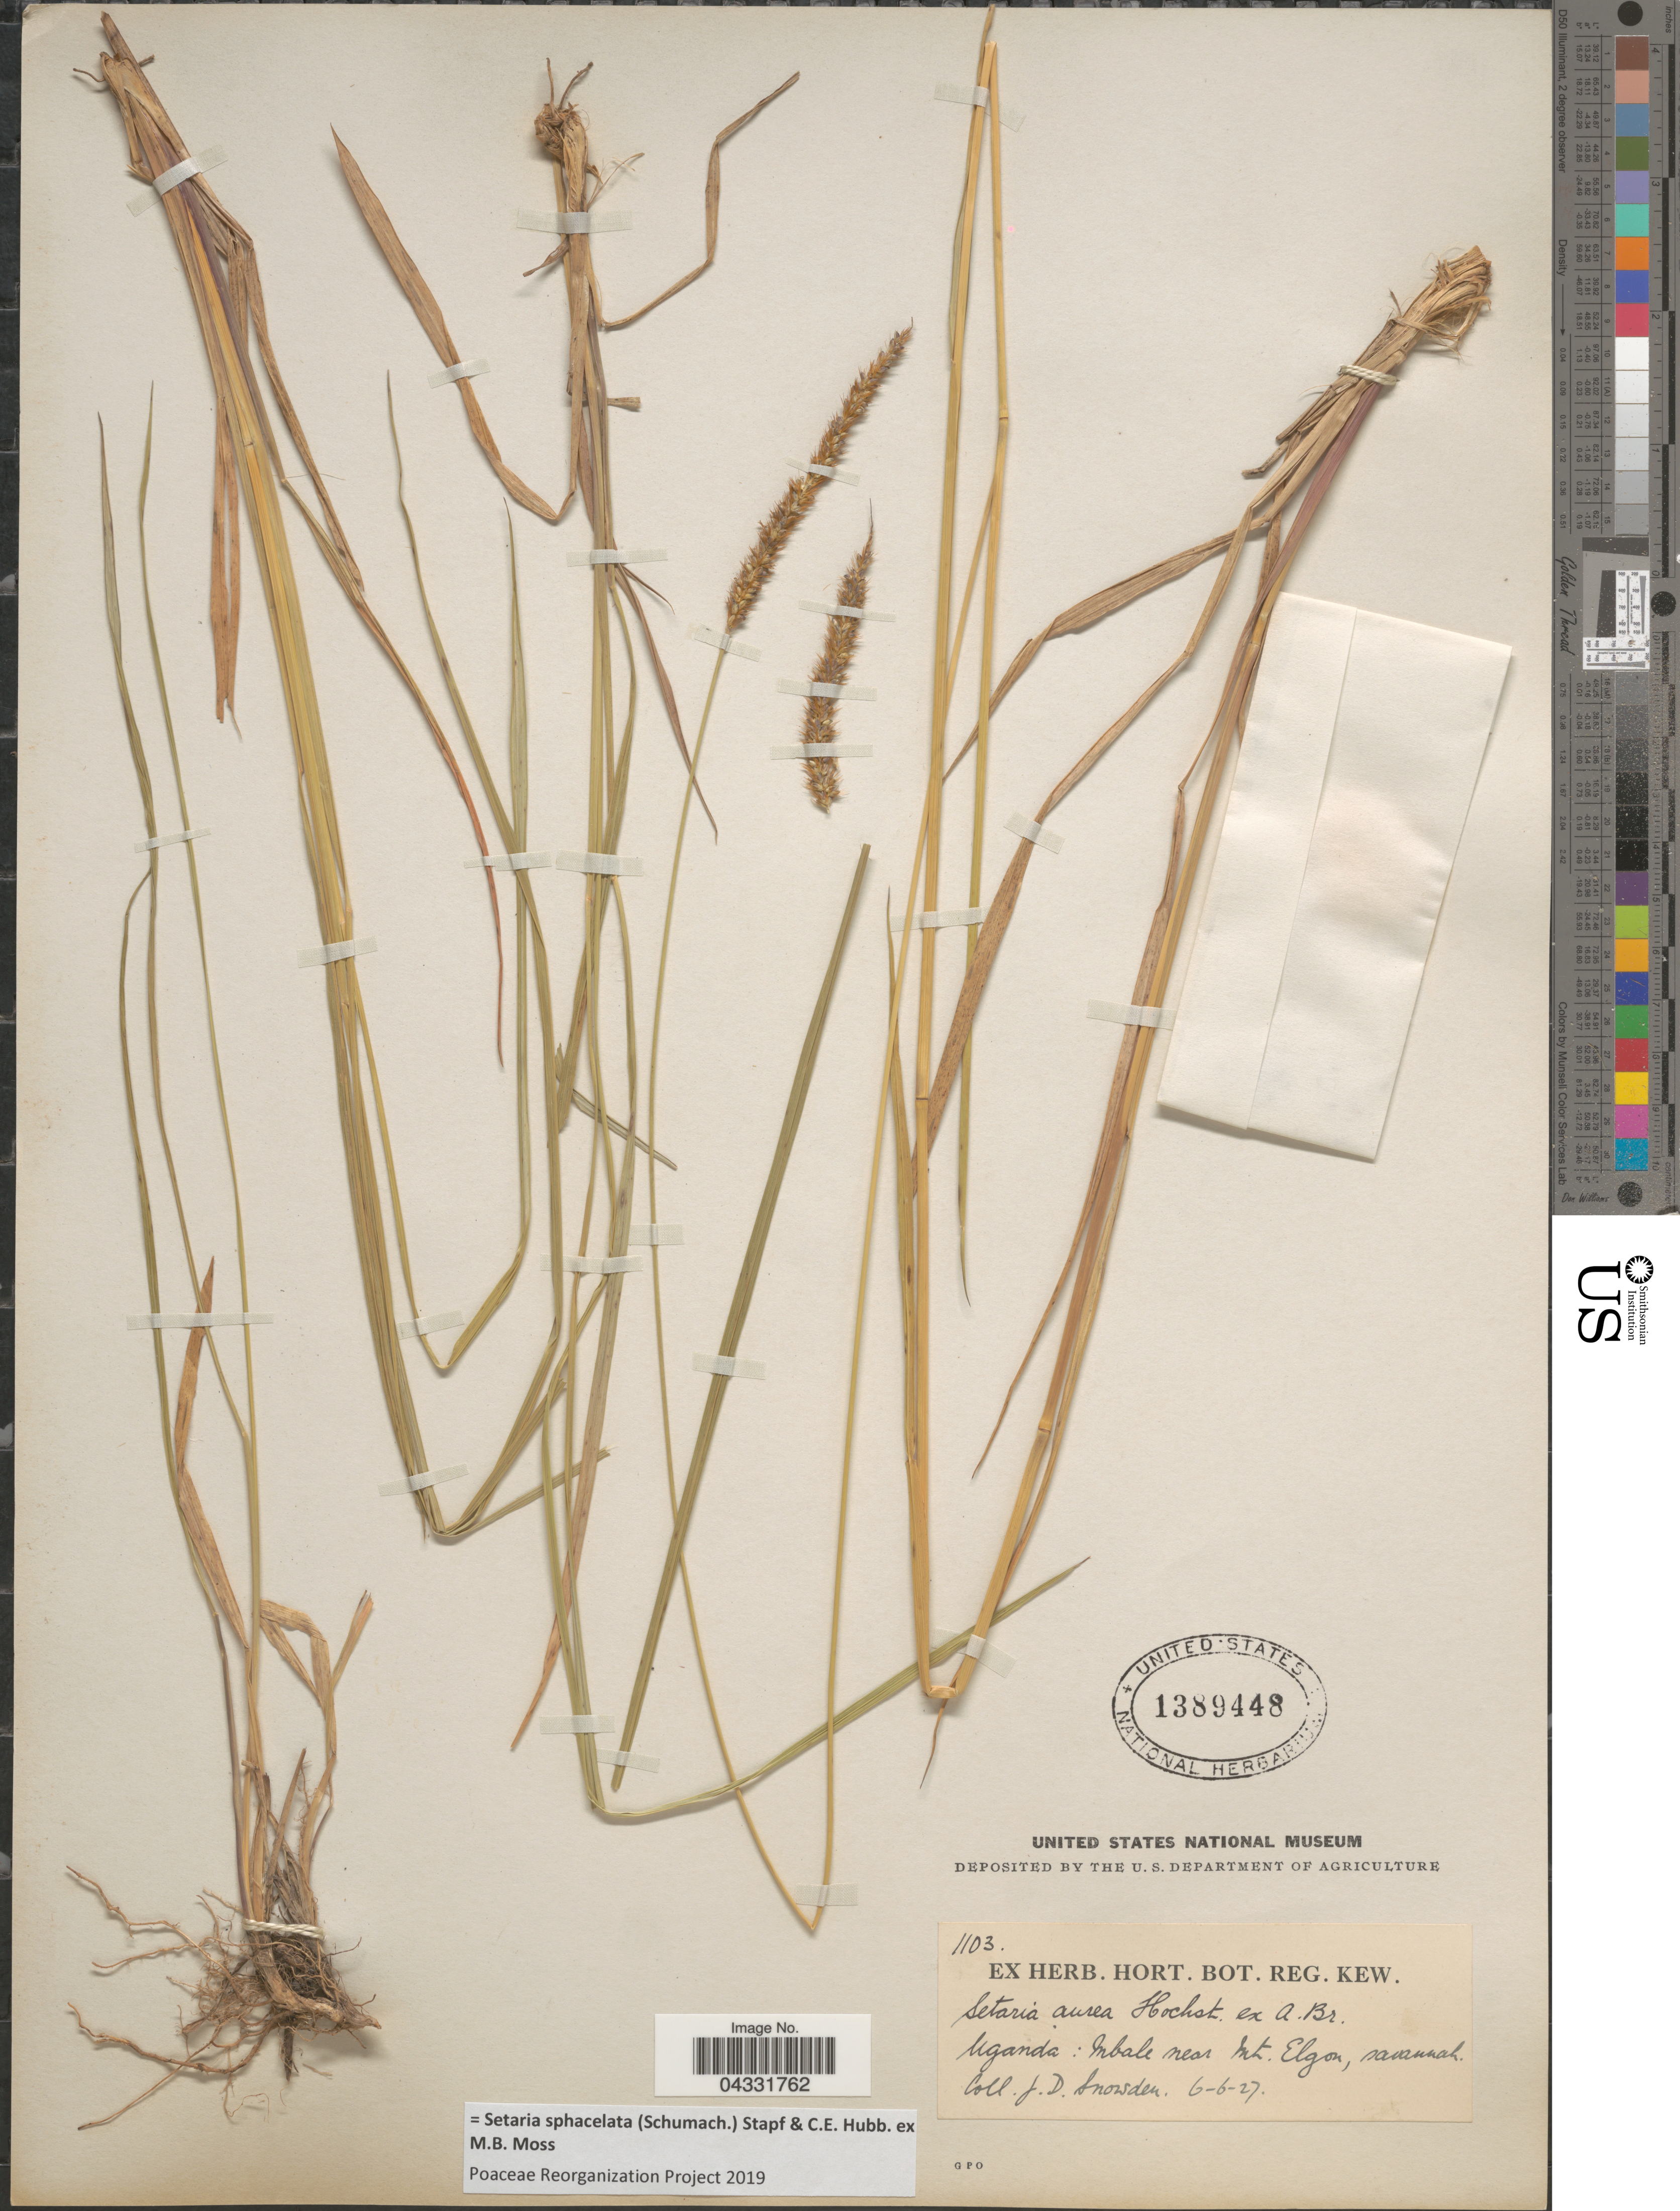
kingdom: Plantae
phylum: Tracheophyta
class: Liliopsida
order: Poales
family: Poaceae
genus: Setaria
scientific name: Setaria sphacelata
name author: (Schumach.) Stapf & Hubb. ex Moss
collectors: J. Snowden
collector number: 1103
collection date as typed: Transcribed d/m/y: 6/6/27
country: Uganda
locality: Mbale near Mtn. Elgon, savannah.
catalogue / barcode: US 1389448